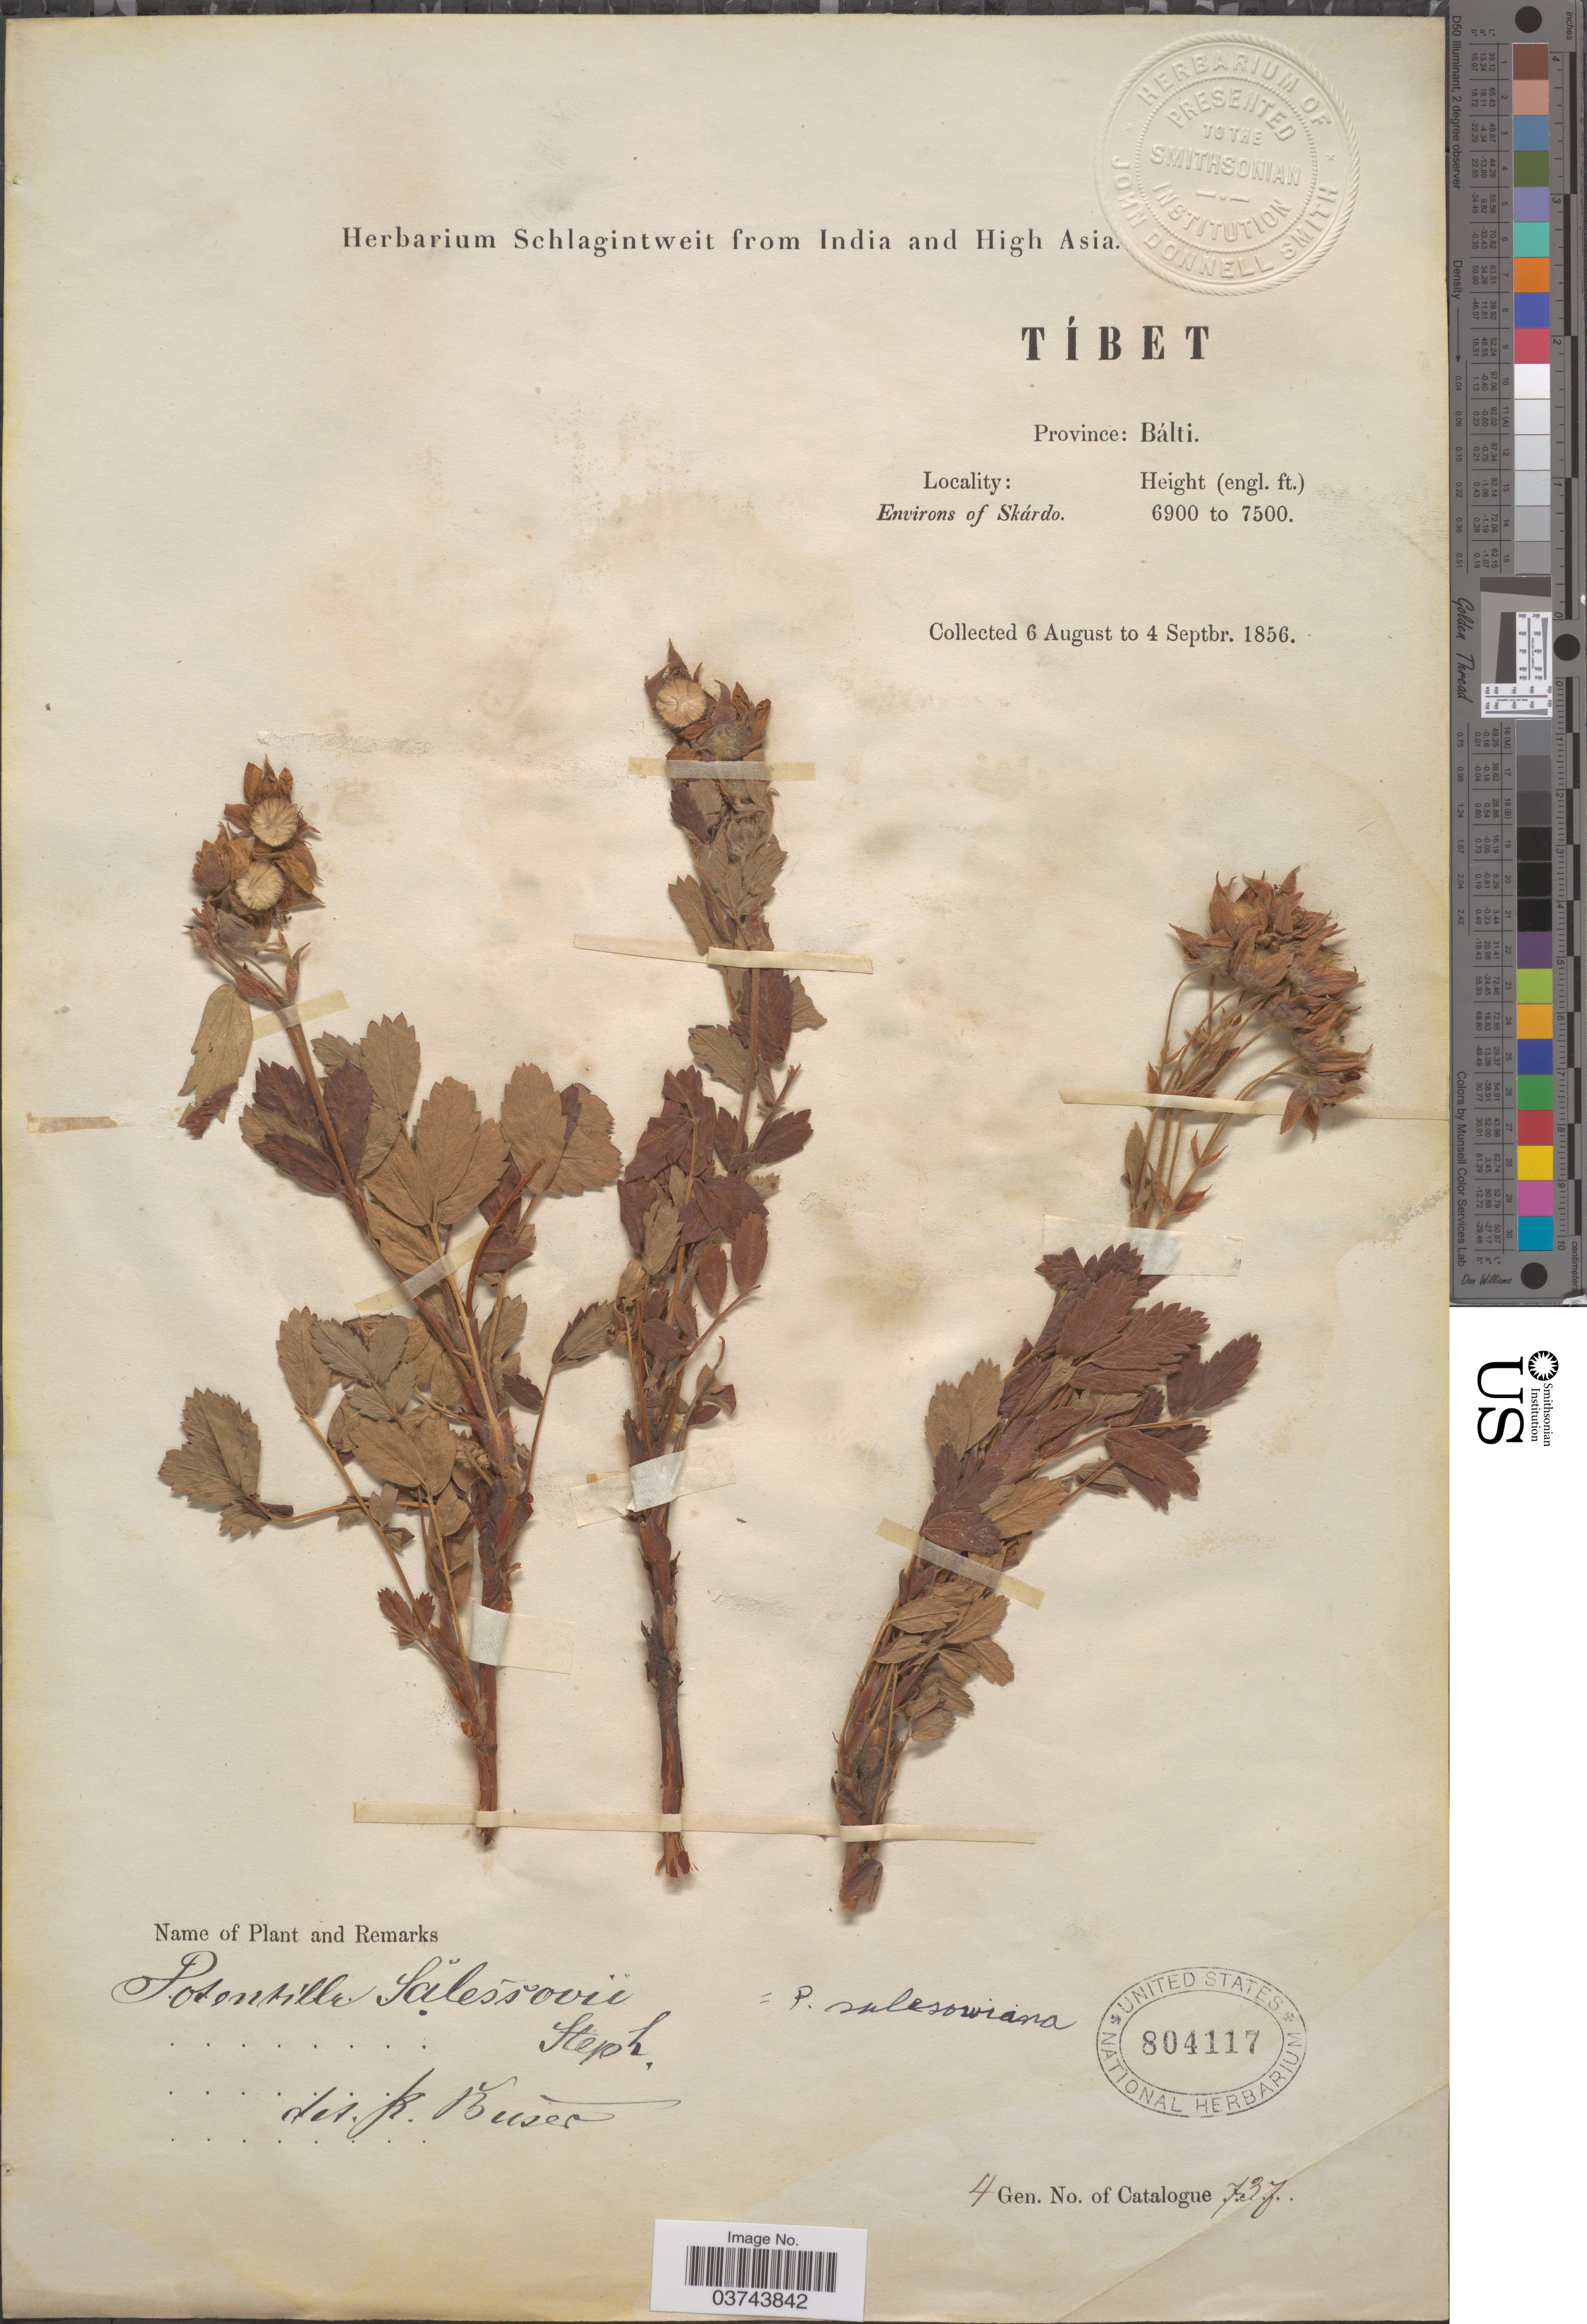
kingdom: Plantae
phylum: Tracheophyta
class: Magnoliopsida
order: Rosales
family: Rosaceae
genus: Farinopsis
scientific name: Farinopsis salesoviana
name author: (Stephan) Chrtek & Soják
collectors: ex herb. Schlagintweit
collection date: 1856-08-06/1856-09-04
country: China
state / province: Xizang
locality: Tíbet. Province: Bálti. Environs of Skárdo.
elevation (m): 2103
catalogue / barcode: US 804117